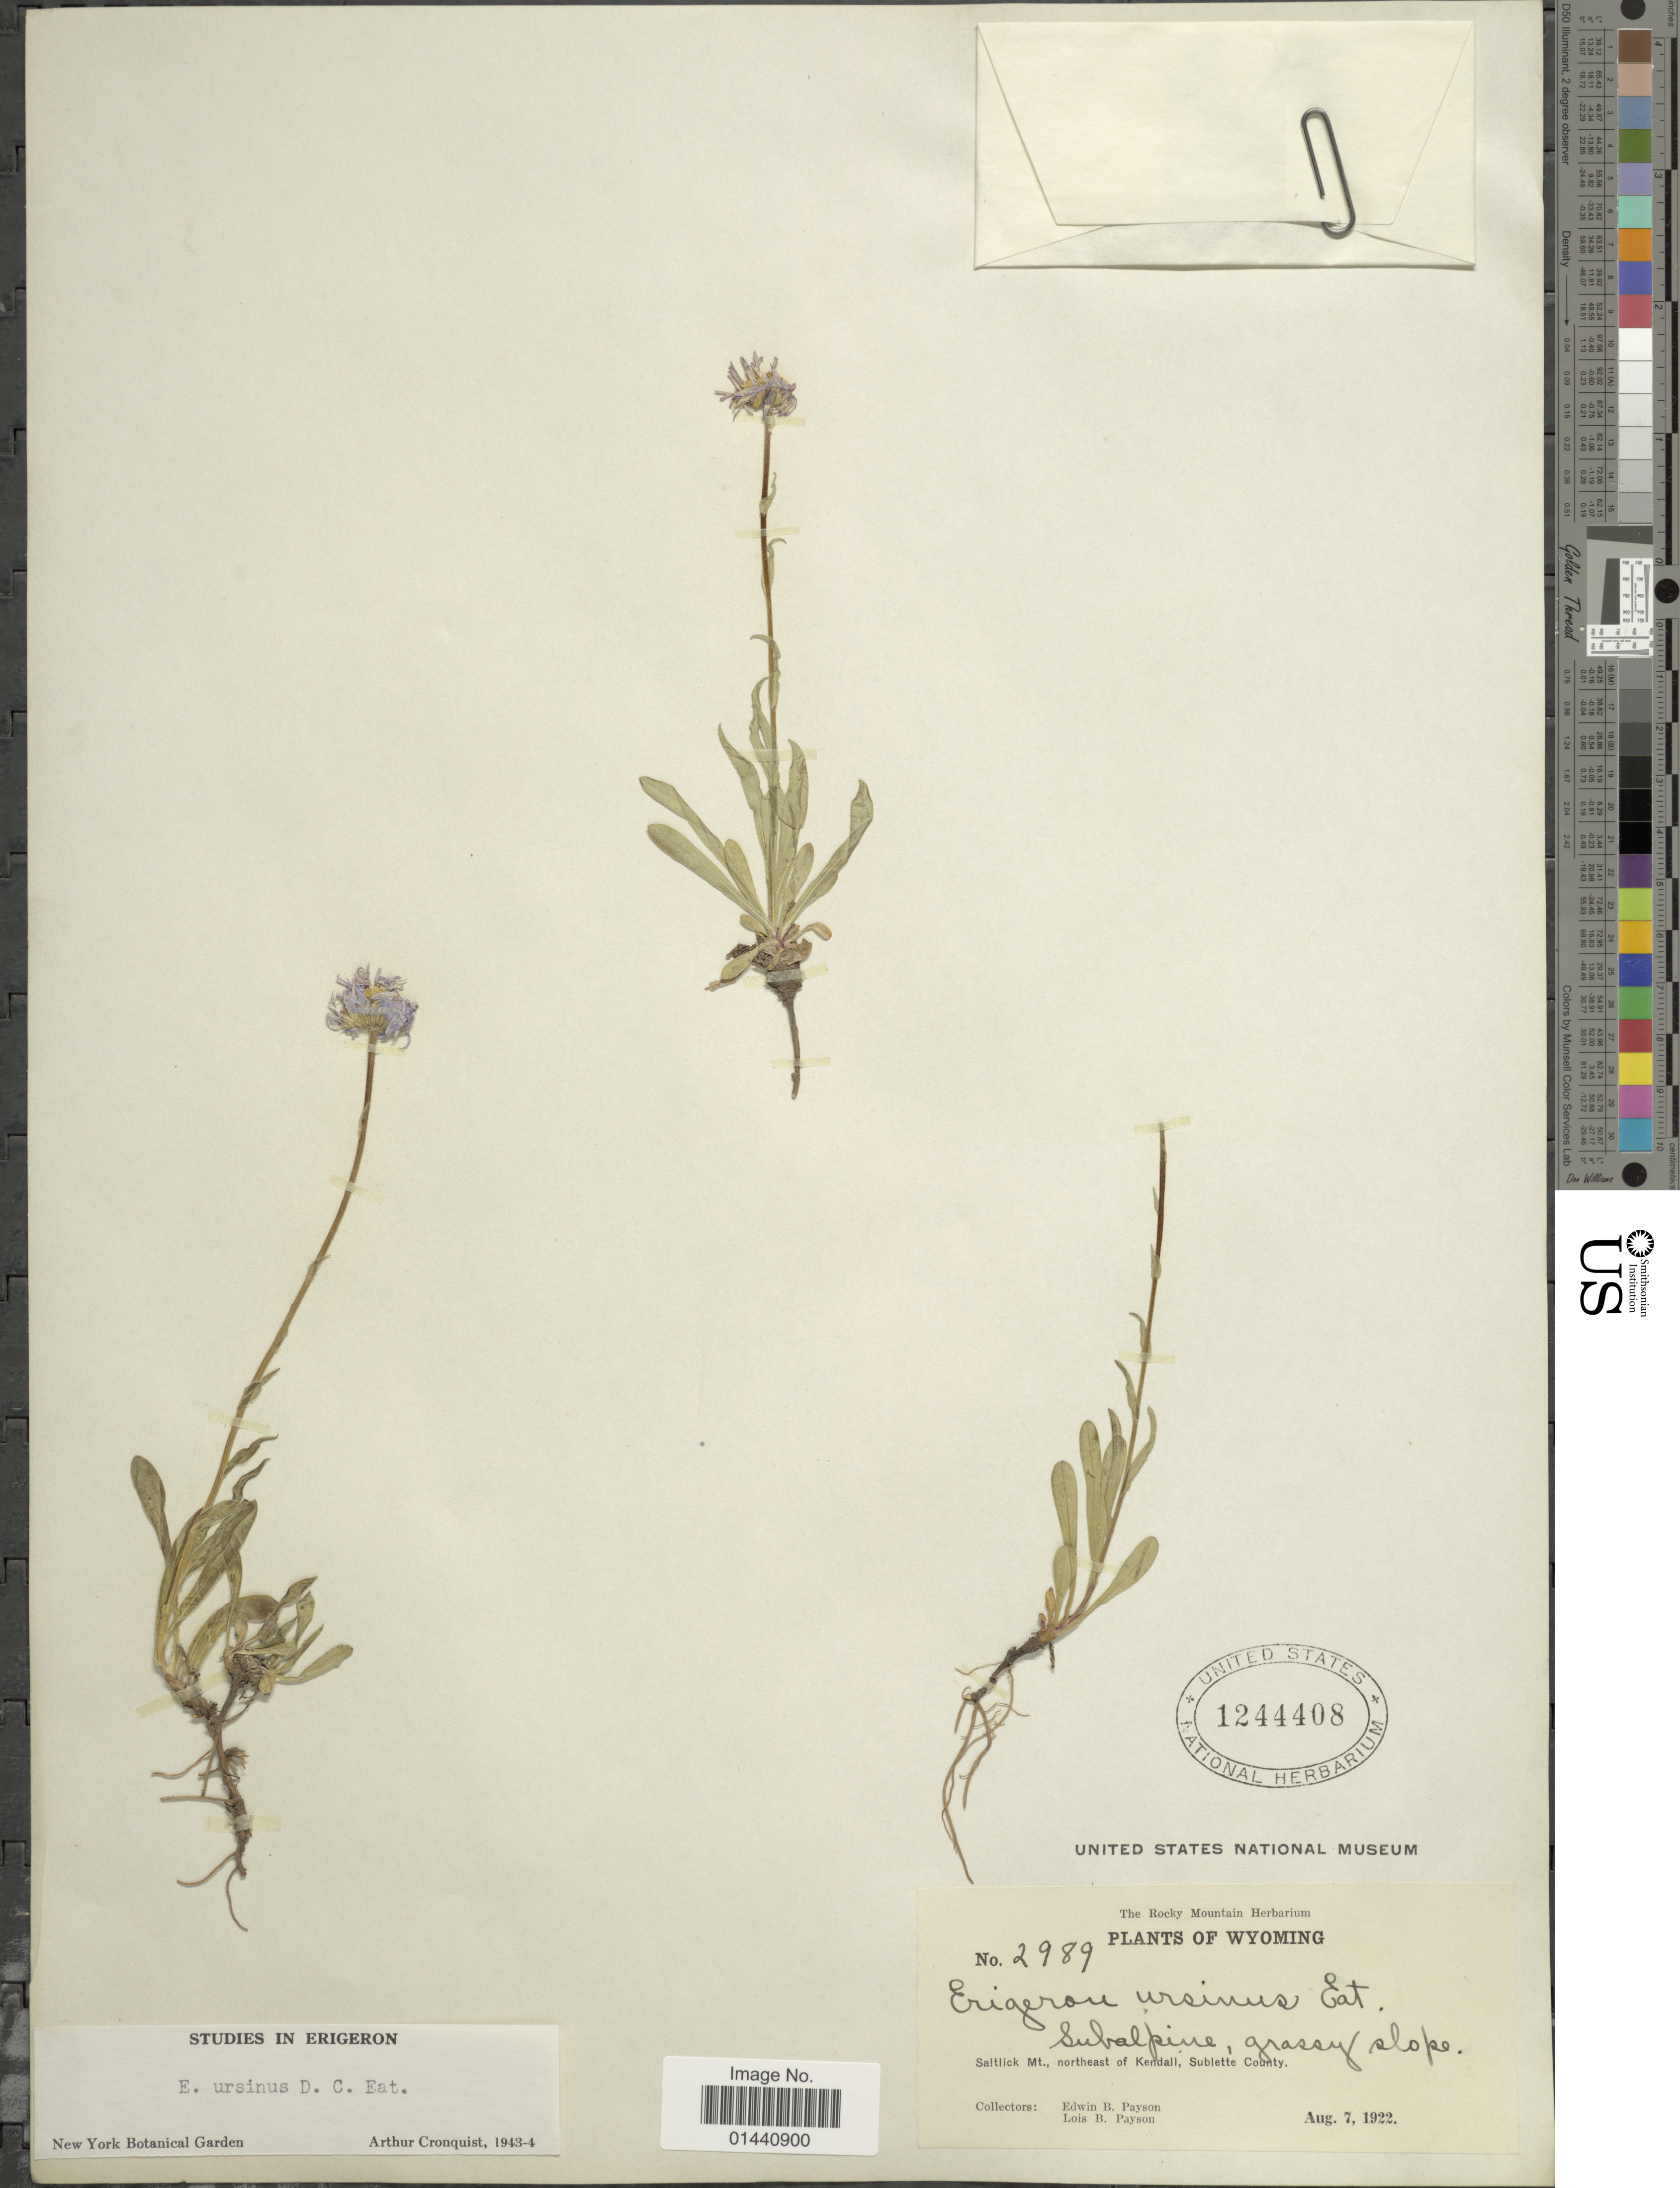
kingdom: Plantae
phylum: Tracheophyta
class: Magnoliopsida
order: Asterales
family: Asteraceae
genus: Erigeron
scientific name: Erigeron ursinus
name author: D.C. Eaton in C. King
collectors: E. B. Payson & L. Payson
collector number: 2989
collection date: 1922-08-07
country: United States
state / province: Wyoming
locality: Saltlick Mt., northeast of Kendall, Sublette County.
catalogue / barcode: US 1244408